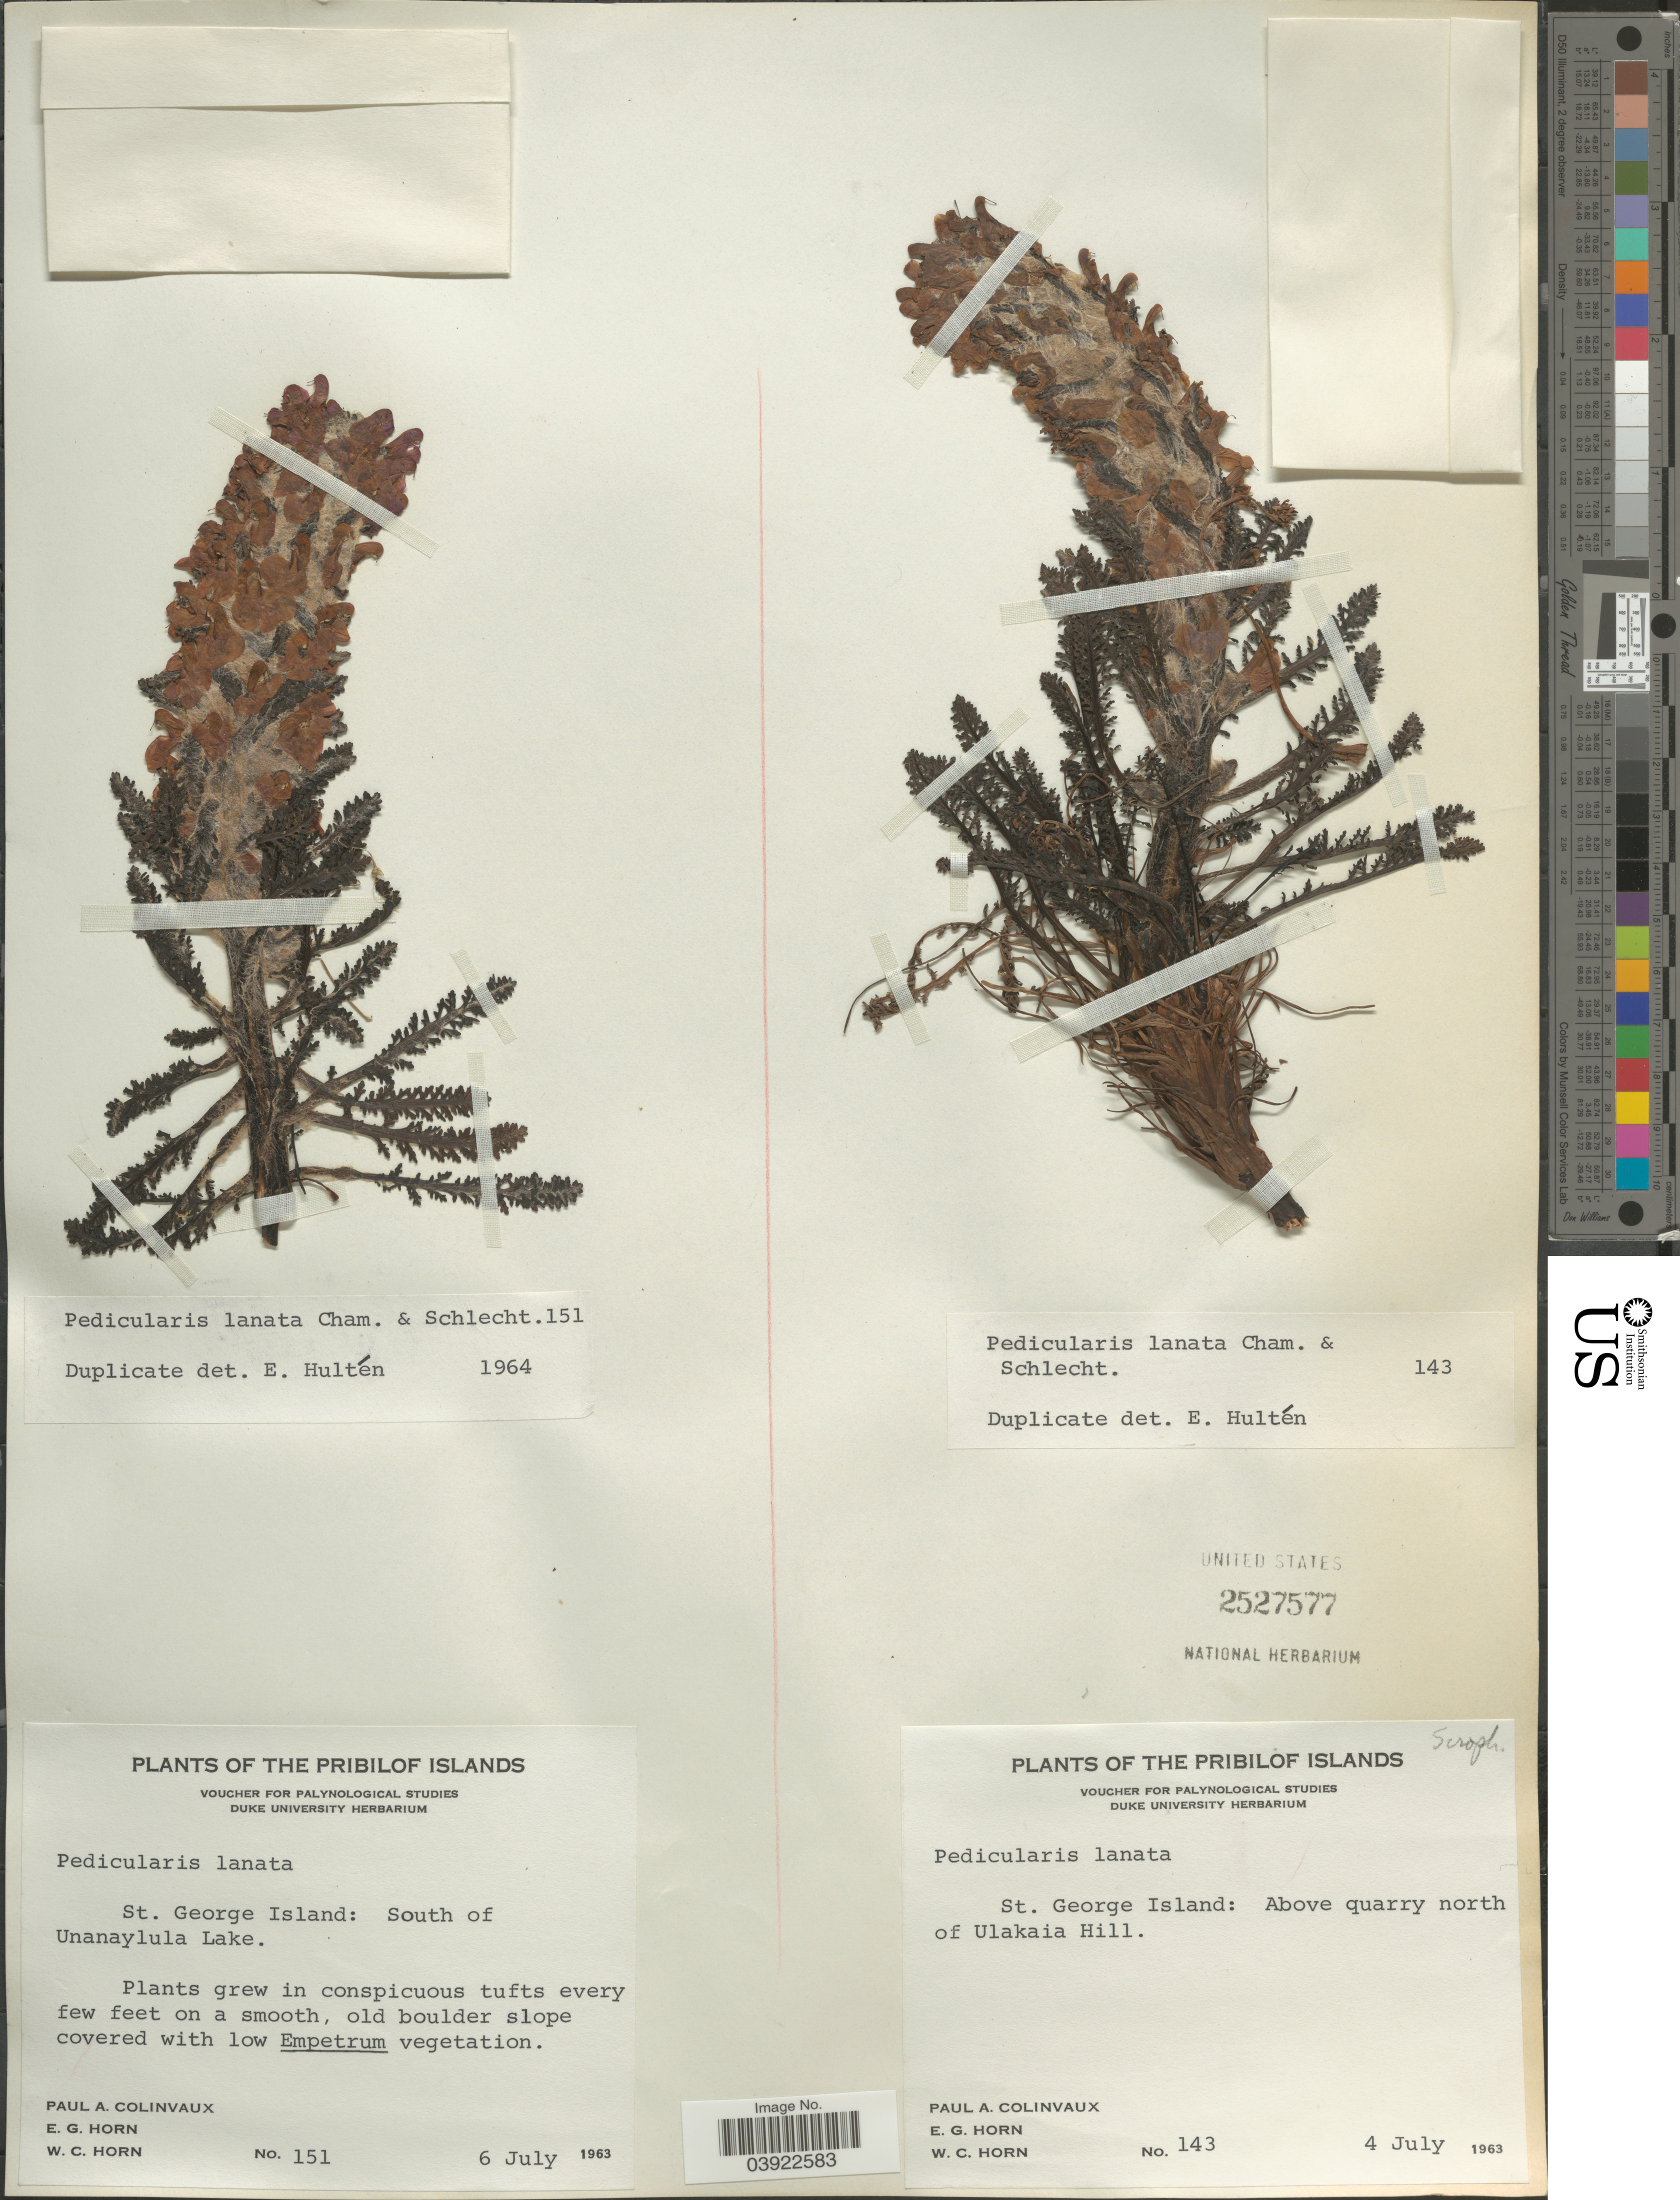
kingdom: Plantae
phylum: Tracheophyta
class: Magnoliopsida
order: Lamiales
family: Orobanchaceae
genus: Pedicularis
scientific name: Pedicularis lanata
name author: Willd. ex Cham. & Schltdl.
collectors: P. Colinvaux, E. Horn & W. Horn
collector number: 151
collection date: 1963-07-06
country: United States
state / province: Alaska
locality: The Pribilof Islands. St. George Island: South of Unanaylula Lake.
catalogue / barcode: US 2527577